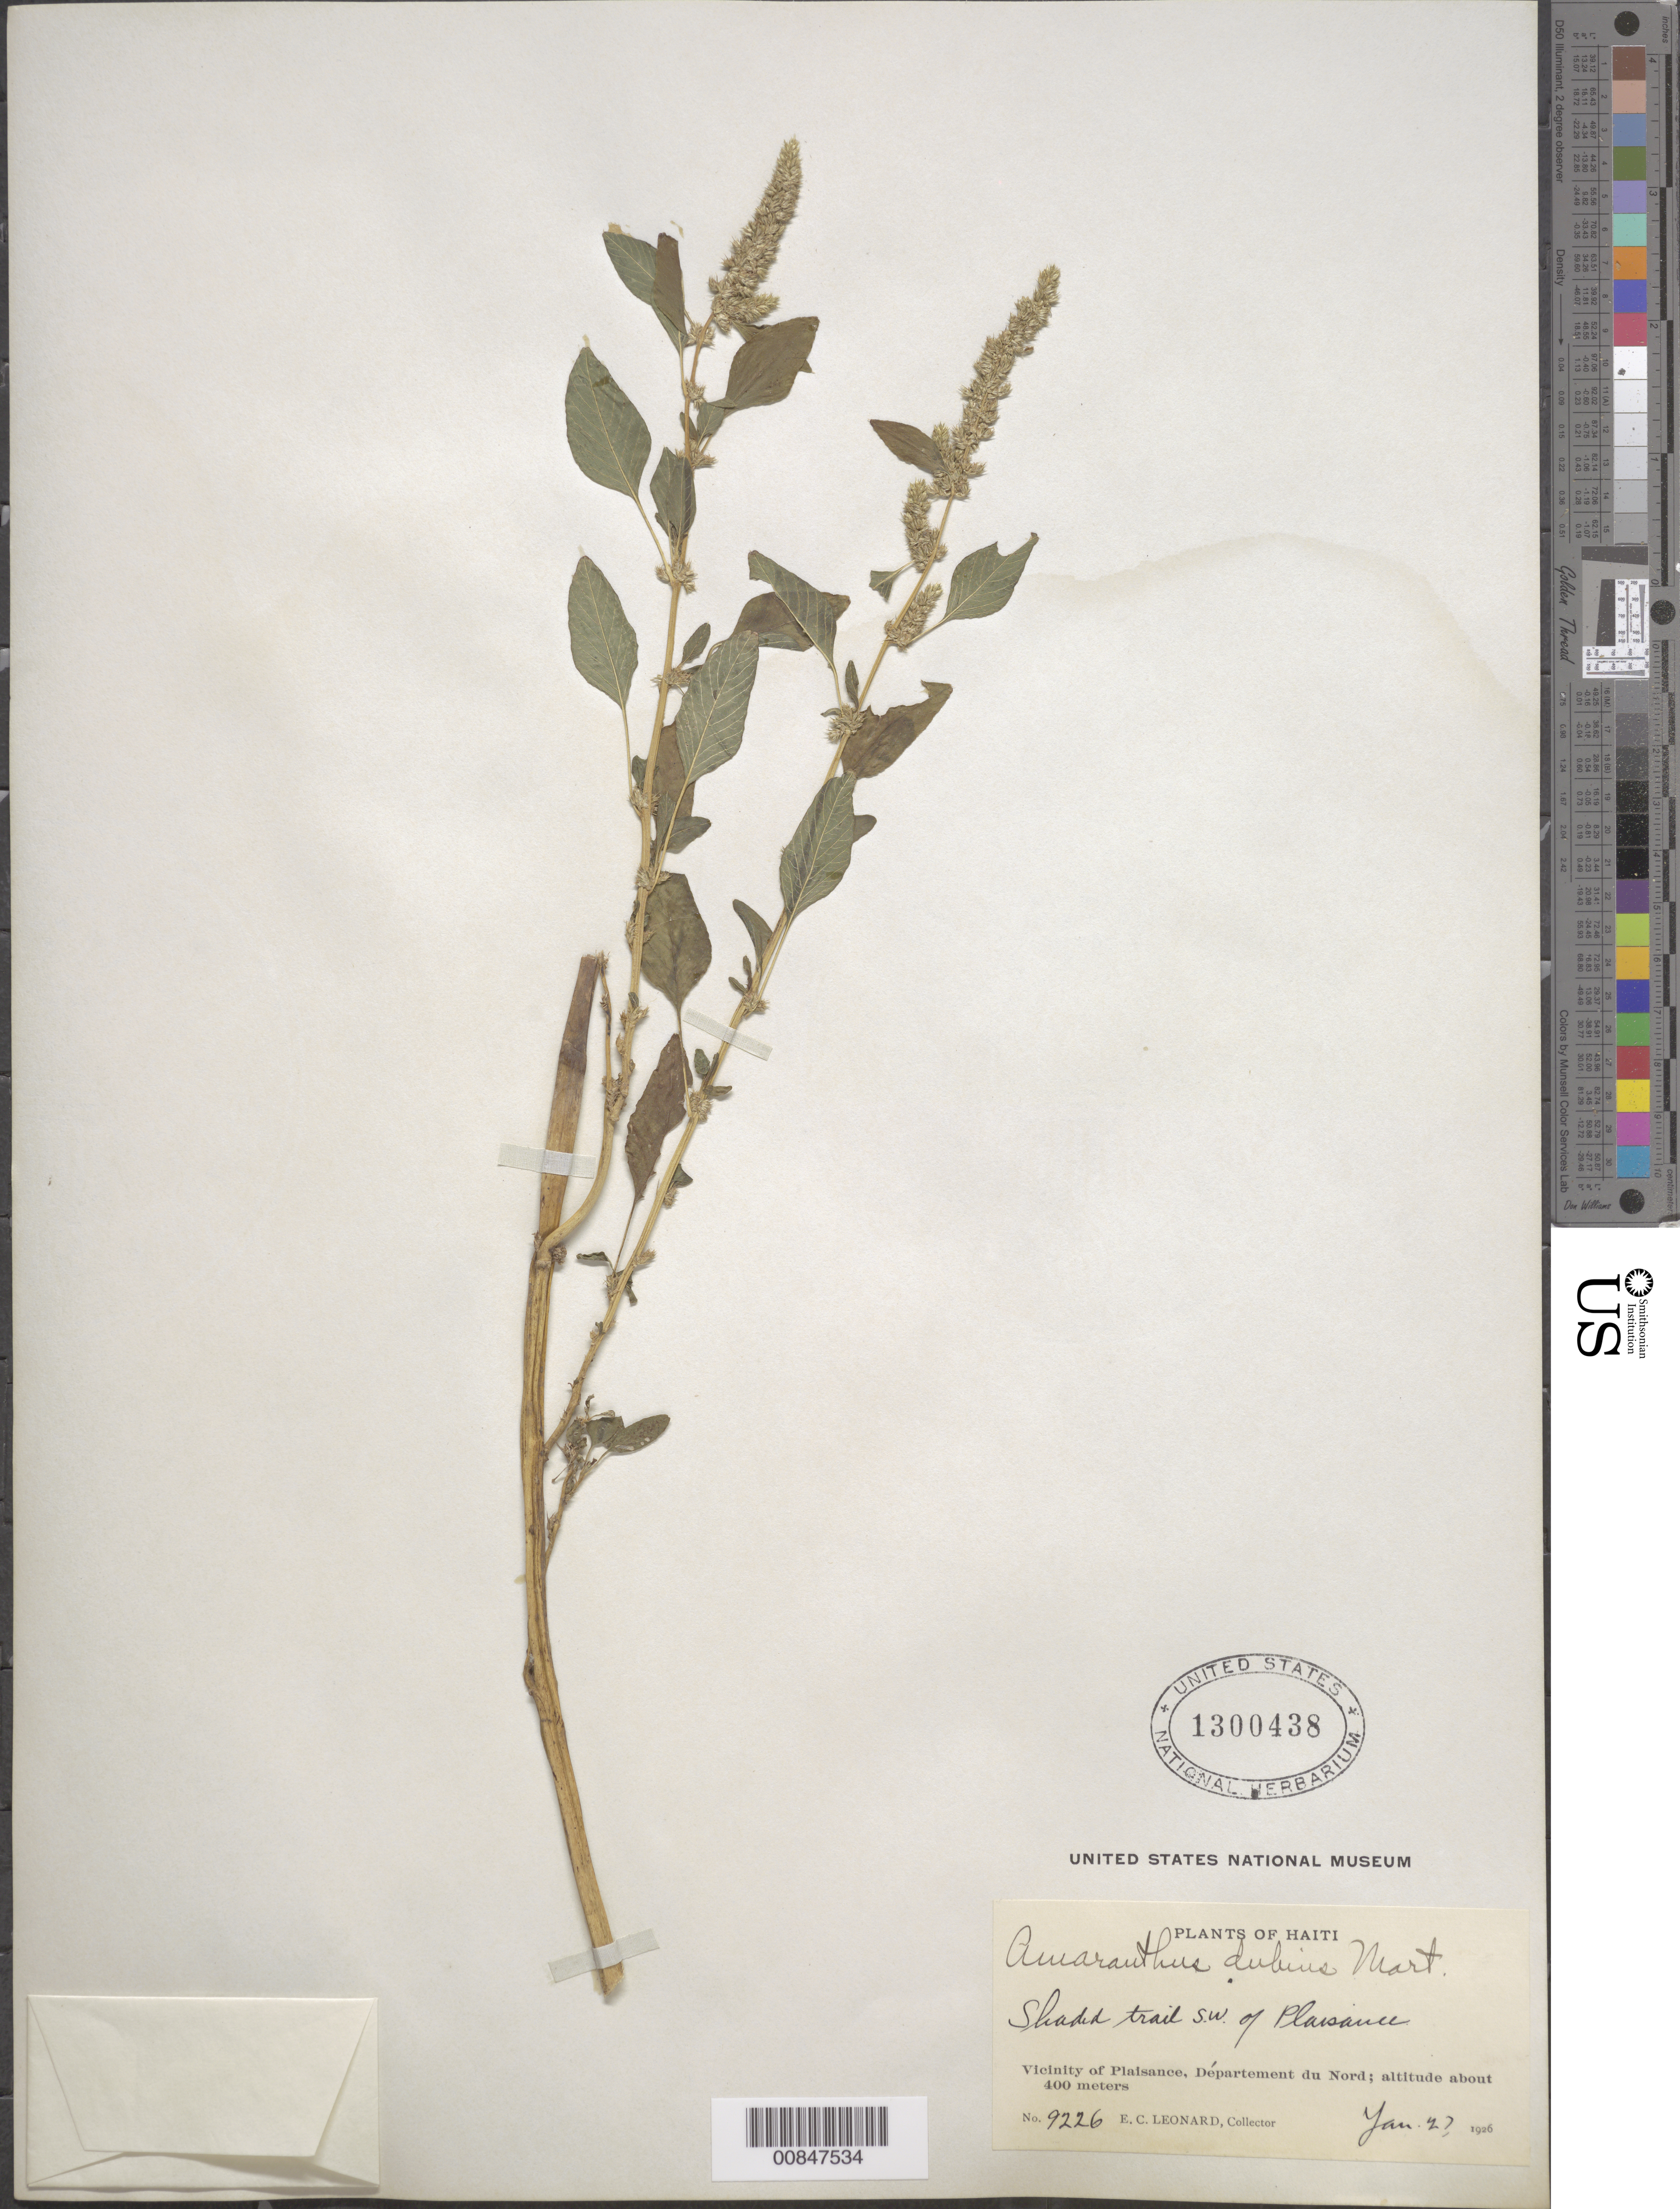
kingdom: Plantae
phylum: Tracheophyta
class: Magnoliopsida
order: Caryophyllales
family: Amaranthaceae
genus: Amaranthus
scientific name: Amaranthus dubius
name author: Mart. ex Thell.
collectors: E. C. Leonard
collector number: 9226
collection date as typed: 27 Jan 1926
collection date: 1926-01-27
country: Haiti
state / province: Nord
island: Hispaniola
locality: Vicinity of Plaisance. Trail SW of Plaisance.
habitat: Shaded trail.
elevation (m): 400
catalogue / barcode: US 1300438